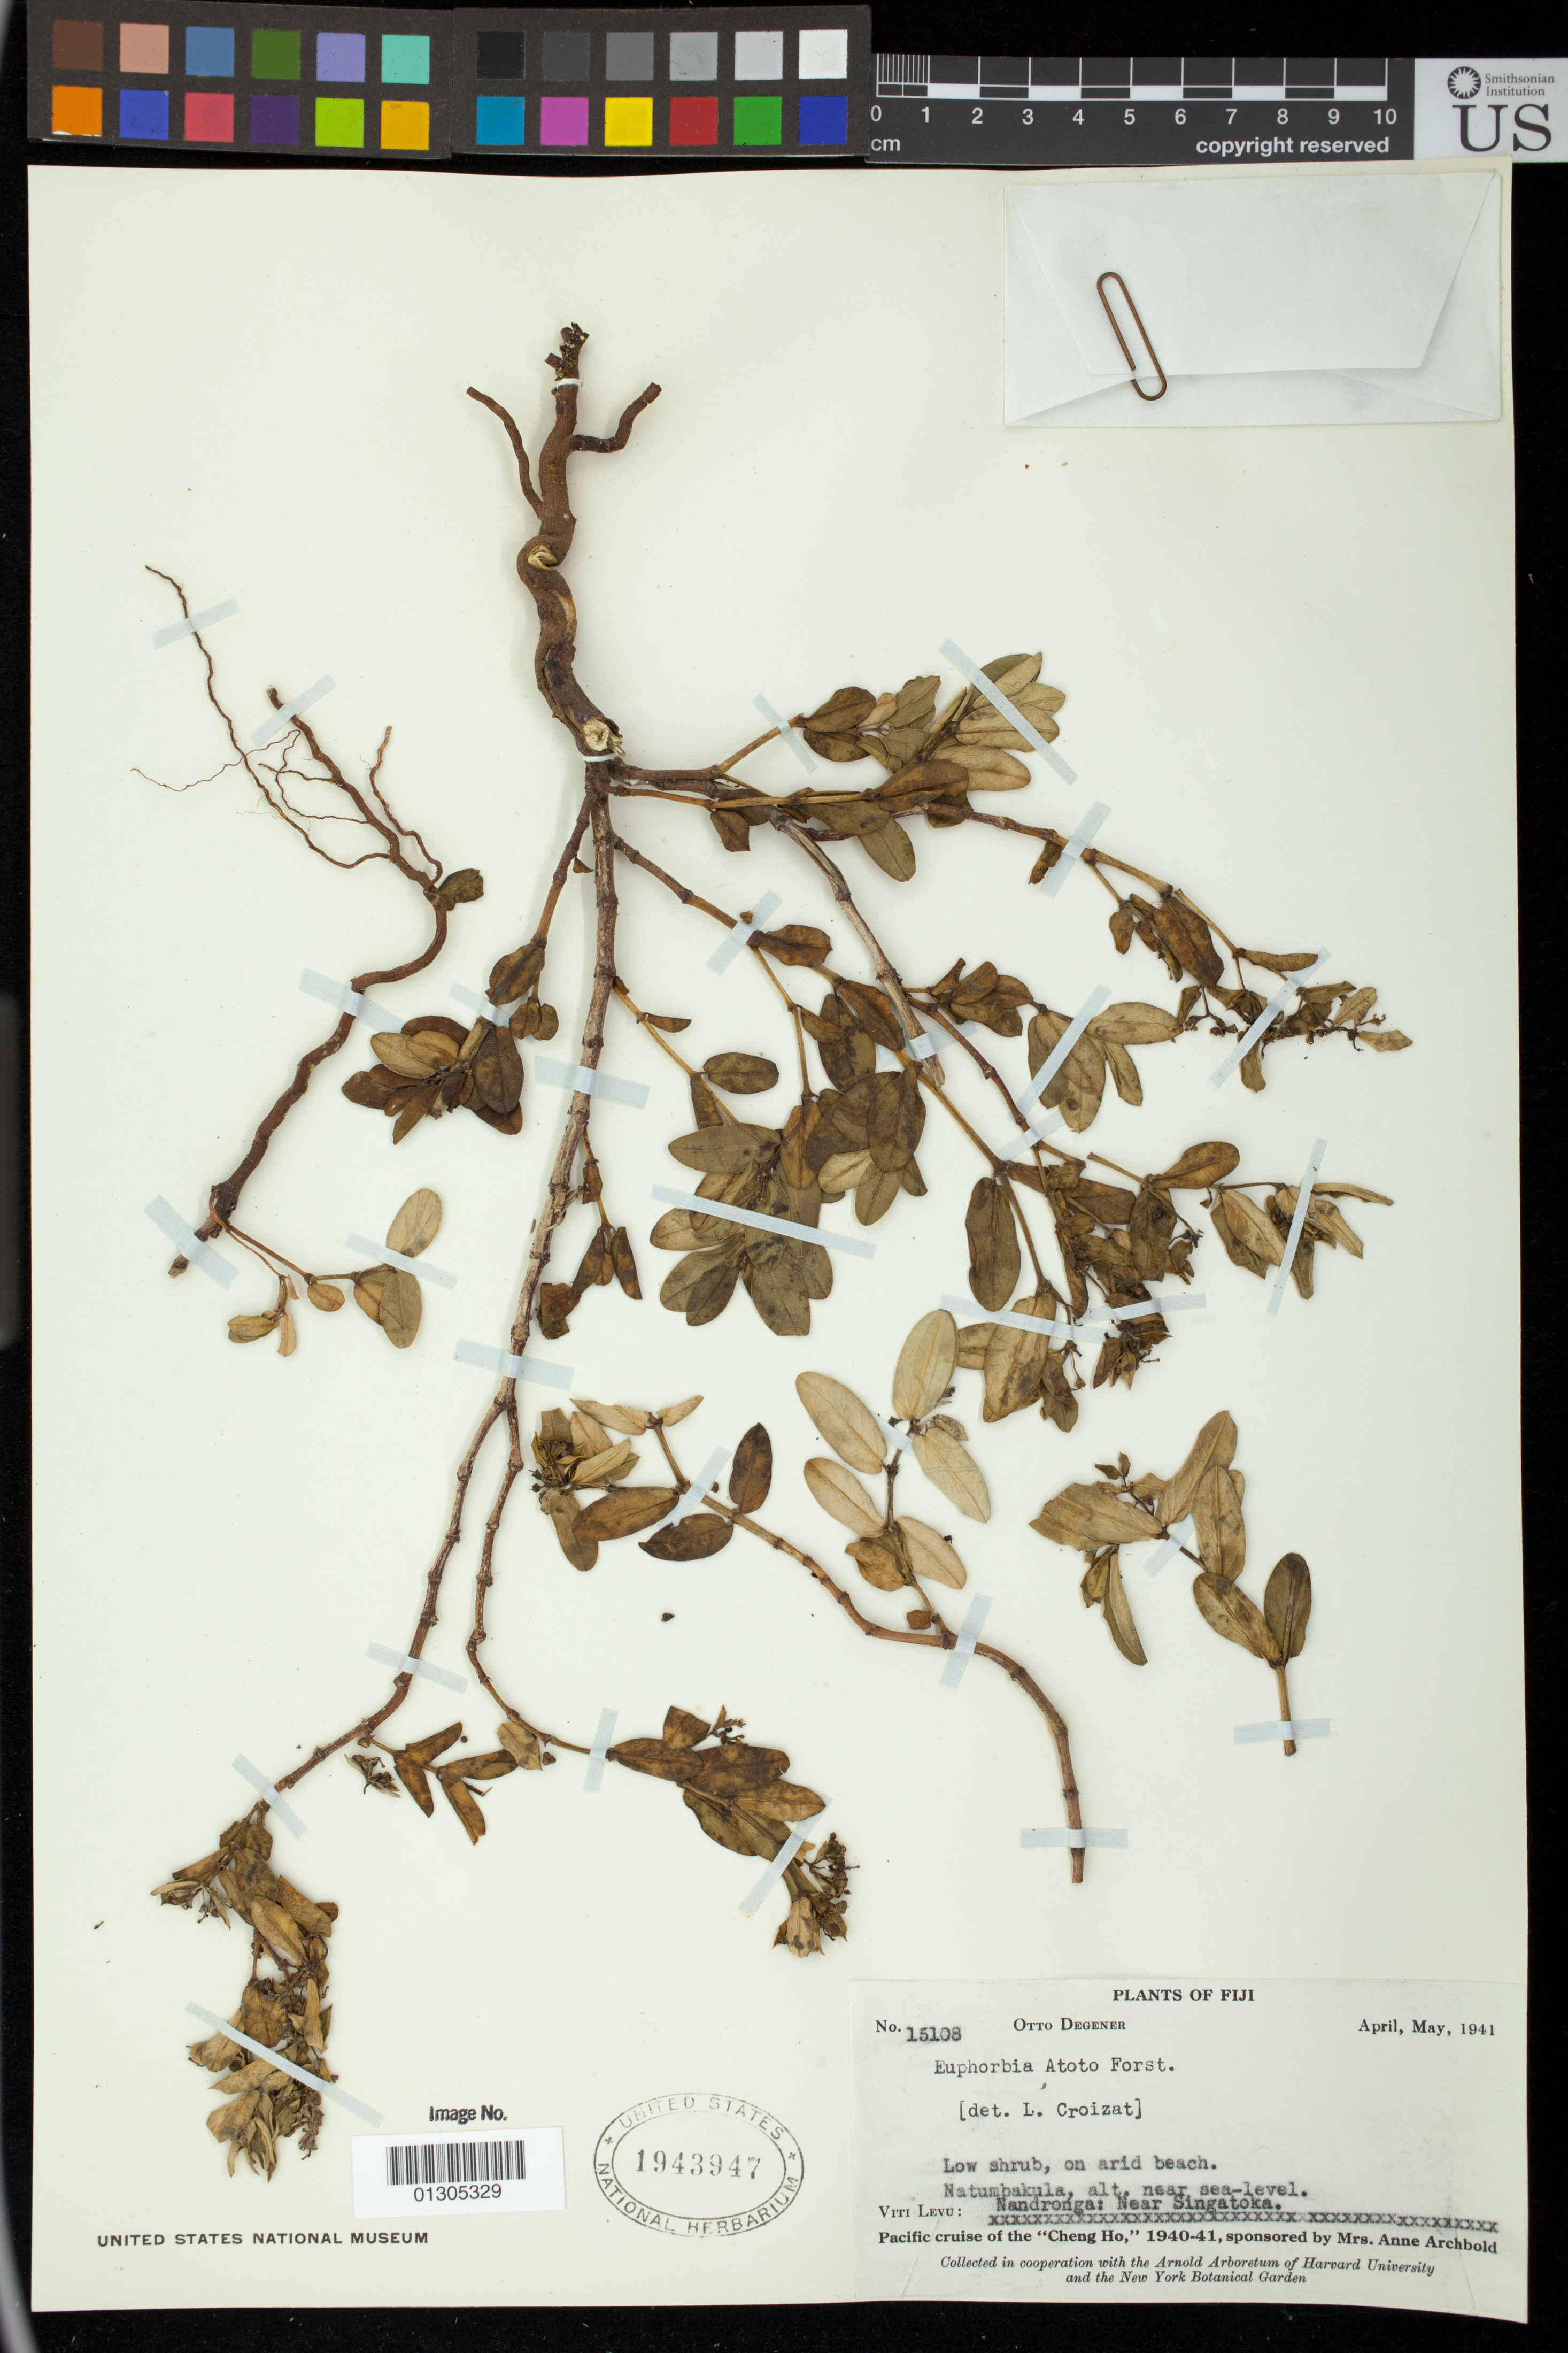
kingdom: Plantae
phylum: Tracheophyta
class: Magnoliopsida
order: Malpighiales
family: Euphorbiaceae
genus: Euphorbia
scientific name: Euphorbia chamissonis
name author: (Klotzsch ex Klotzsch & Garcke) Boiss.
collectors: O. Degener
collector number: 15108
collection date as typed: April, May, 1941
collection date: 1941-04-01/1941-05-31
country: Fiji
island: Viti Levu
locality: Natumbakula, Nandronga: Near Singatoka.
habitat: On arid beach.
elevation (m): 0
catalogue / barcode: US 1943947